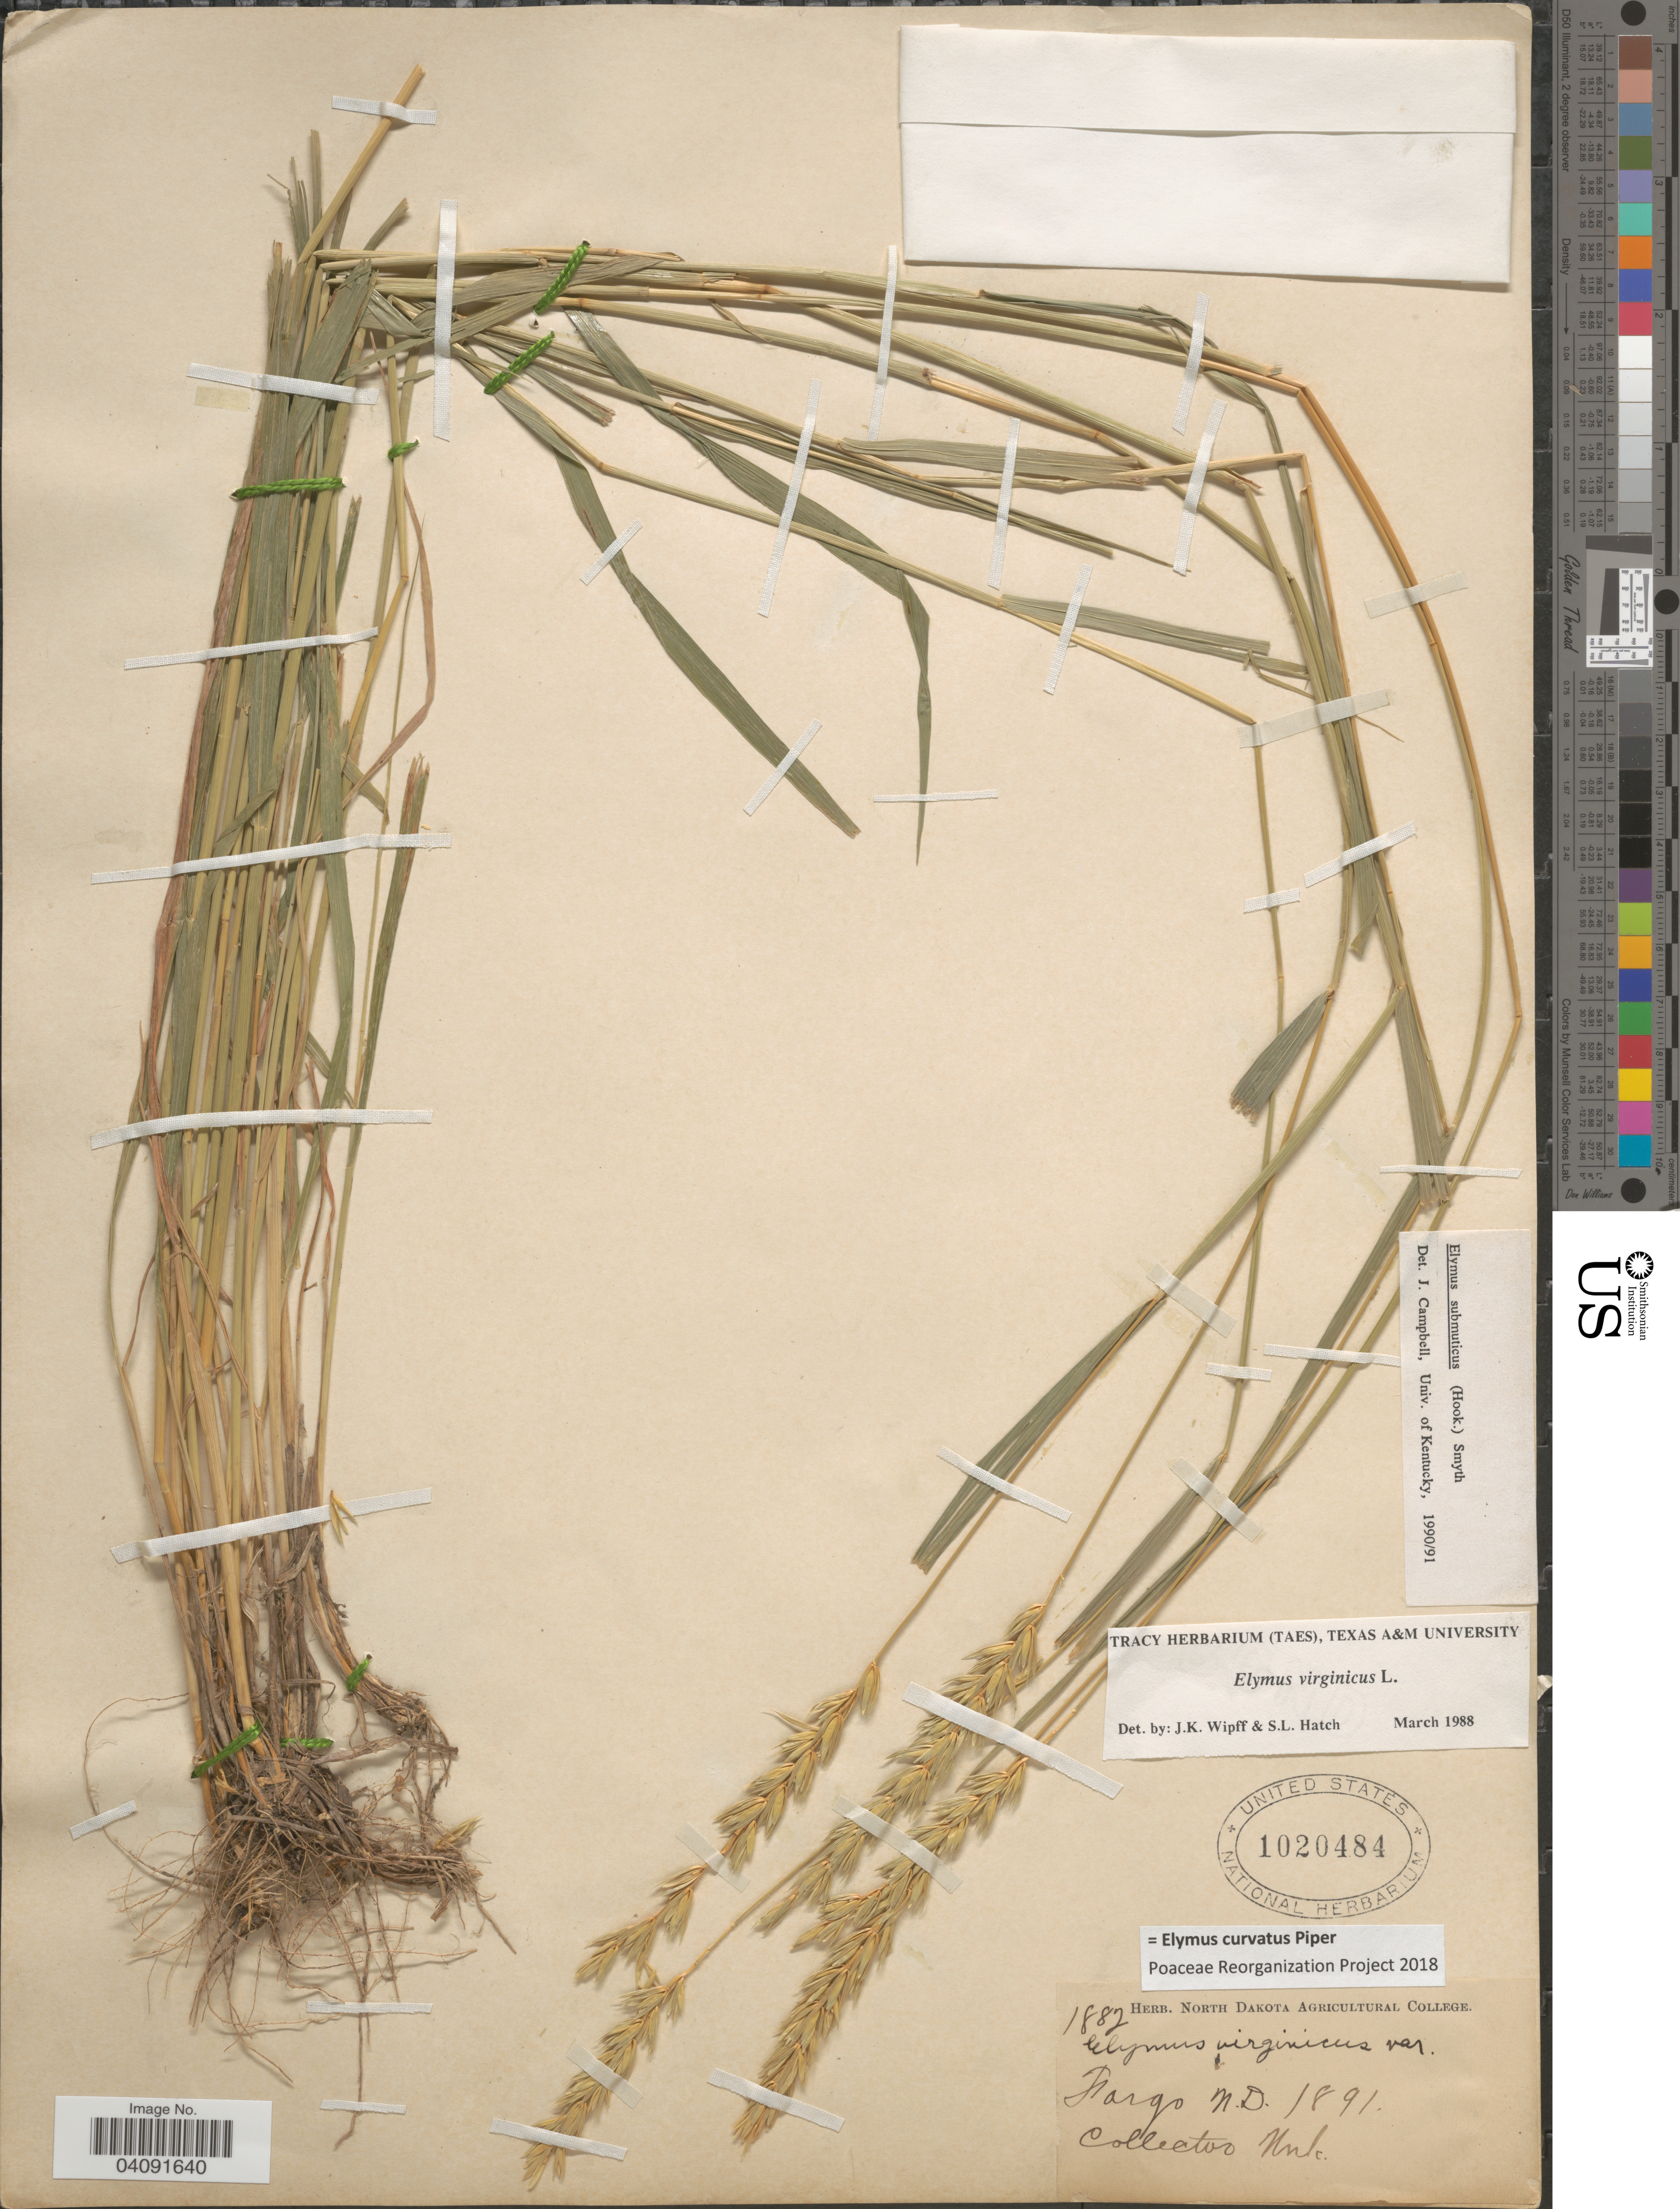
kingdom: Plantae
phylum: Tracheophyta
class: Liliopsida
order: Poales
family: Poaceae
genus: Elymus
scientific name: Elymus curvatus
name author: Piper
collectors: ex herb. North Dakota Agricultural College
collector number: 1882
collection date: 1891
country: United States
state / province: North Dakota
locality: Fargo.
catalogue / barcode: US 1020484